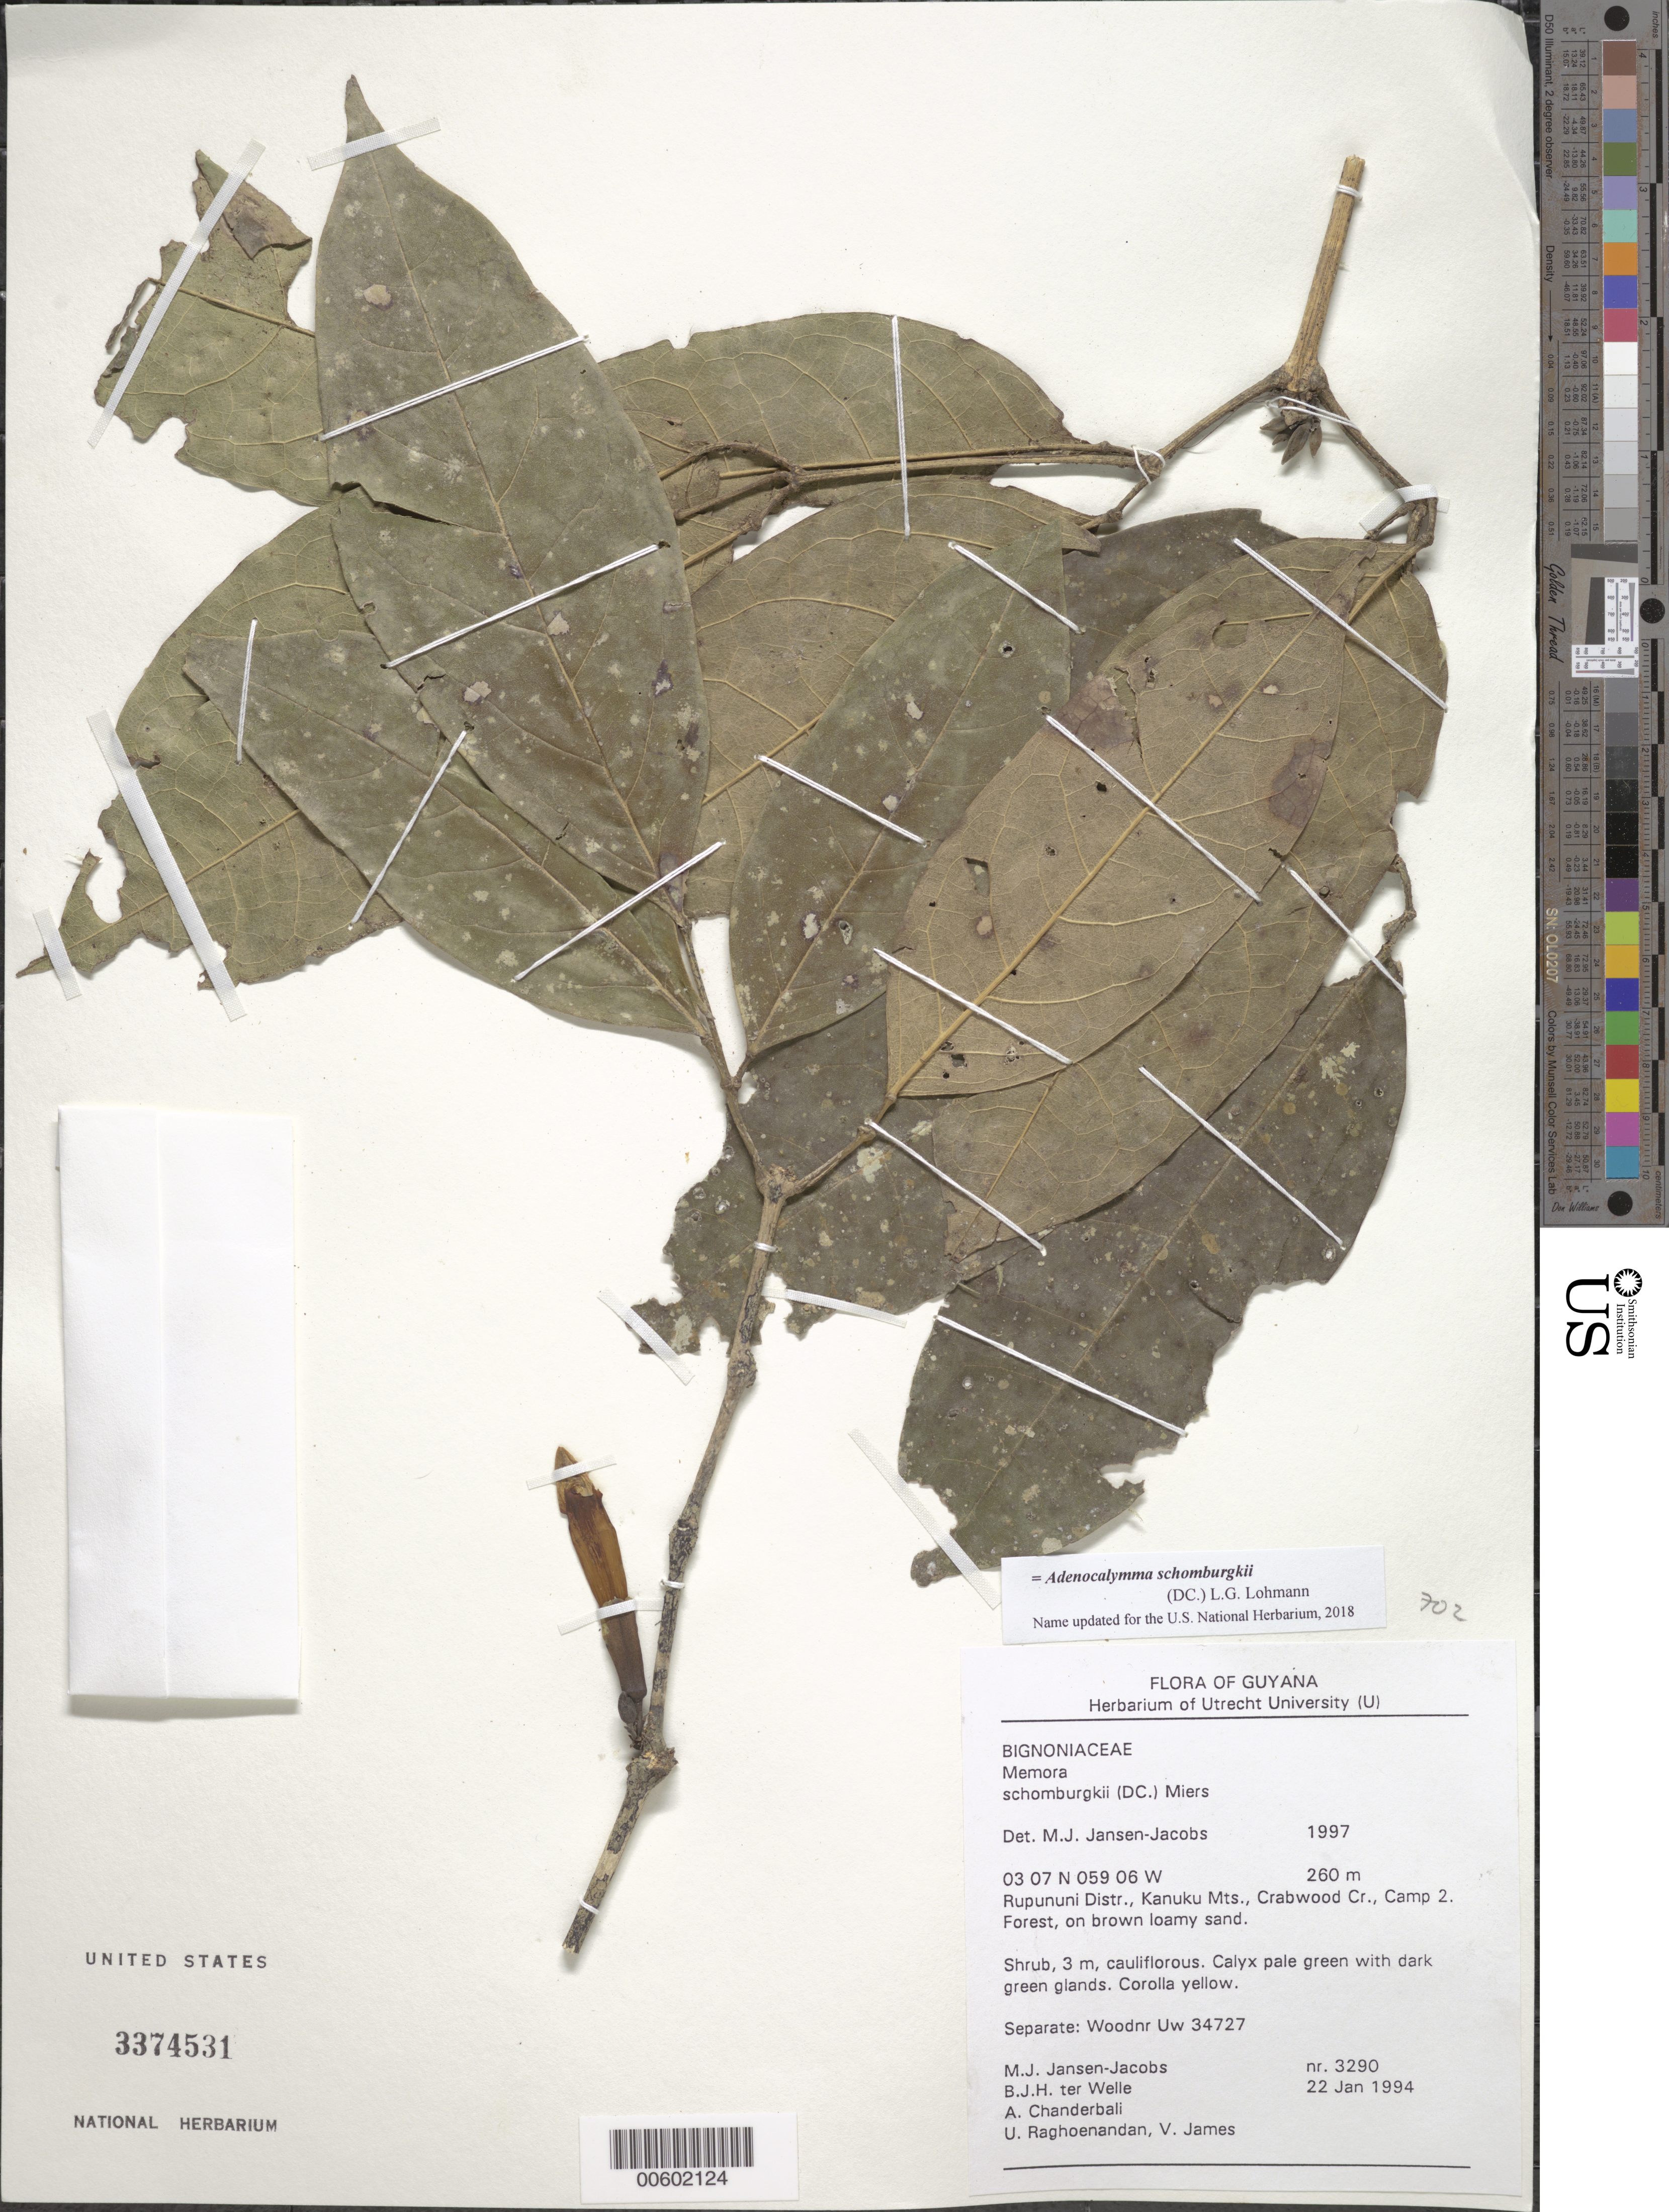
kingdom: Plantae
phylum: Tracheophyta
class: Magnoliopsida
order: Lamiales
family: Bignoniaceae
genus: Adenocalymma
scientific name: Adenocalymma schomburgkii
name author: (DC.) L.G. Lohmann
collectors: M. J. Jansen-Jacobs, B. Welle, A. S. Chanderbali, U. Raghoenandan & V. James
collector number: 3290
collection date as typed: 22-Jan-94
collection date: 1994-01-22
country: Guyana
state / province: U. Takutu-U. Essequibo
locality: Crabwood Cr., Camp 2, Kanuku Mts., Rupununi District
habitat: Forest, on brown loamy sand.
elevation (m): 260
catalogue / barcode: US 3374531